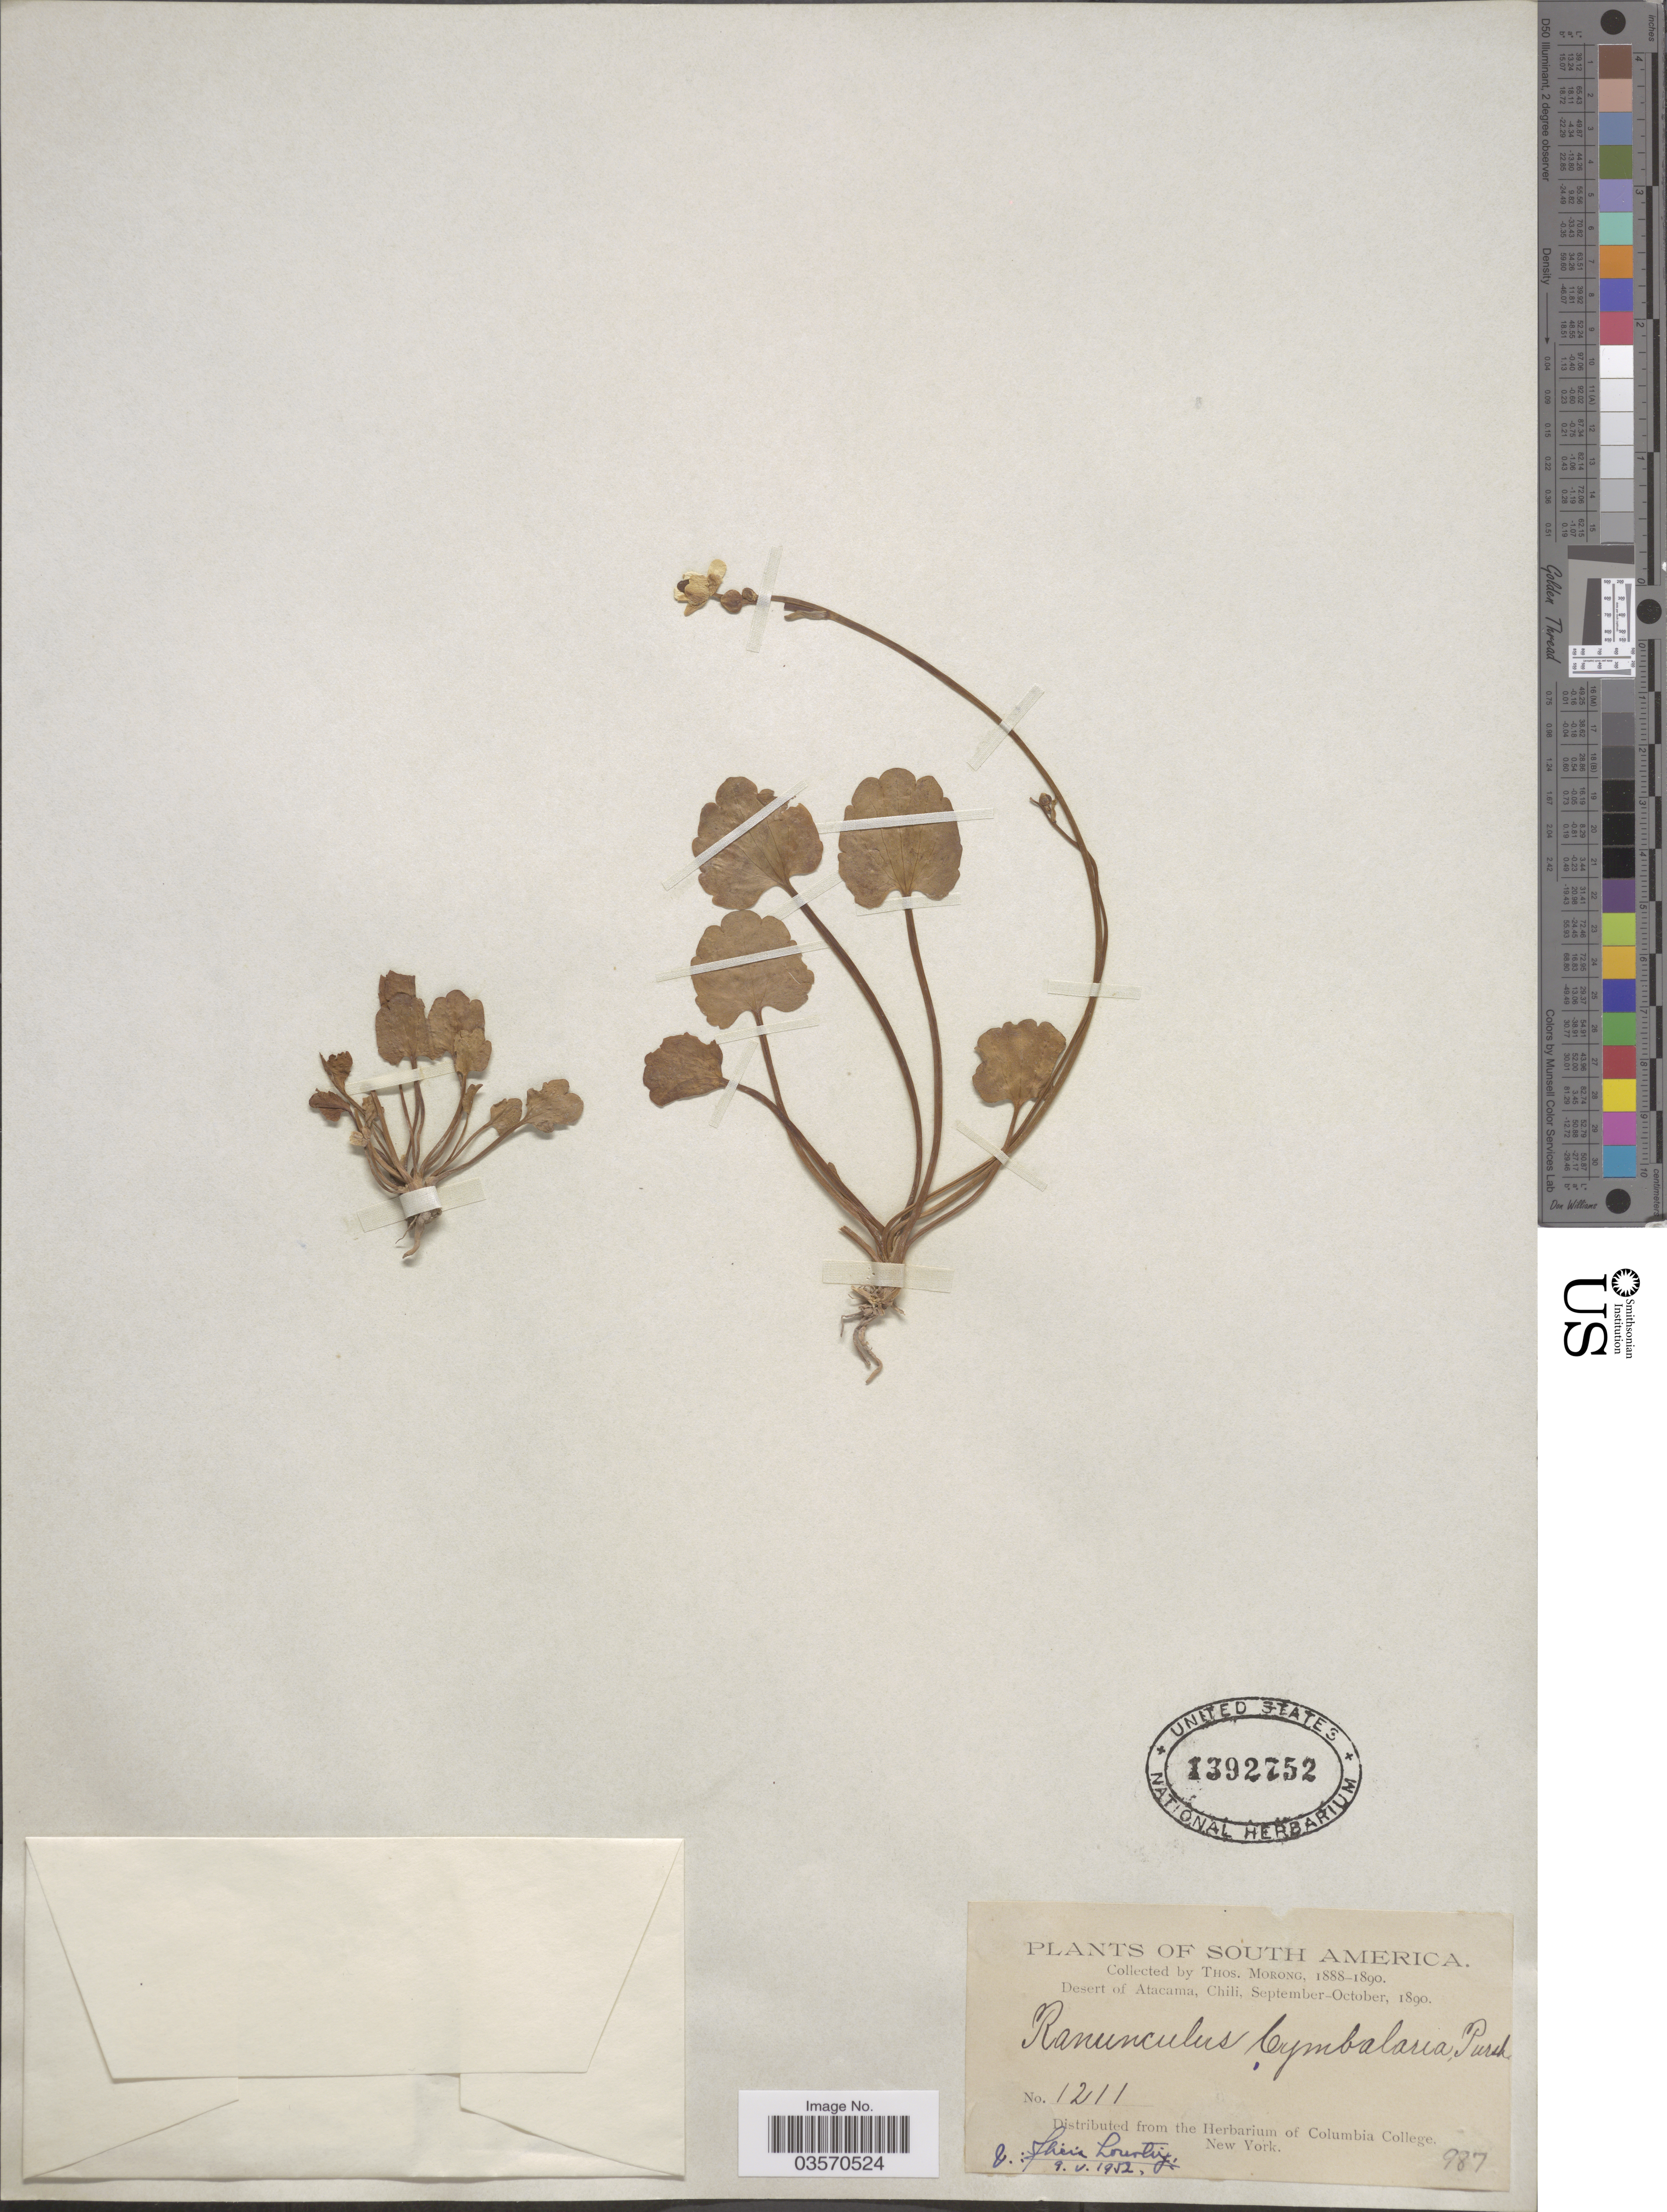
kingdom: Plantae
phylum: Tracheophyta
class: Magnoliopsida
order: Ranunculales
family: Ranunculaceae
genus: Halerpestes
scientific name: Halerpestes cymbalaria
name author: (Pursh) Greene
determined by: Strong, M. T., (US), Smithsonian Institution - National Museum of Natural History (UNITED STATES)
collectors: ex herb. T. Morong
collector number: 1211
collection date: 1890-09/1890-10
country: Chile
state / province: Atacama (III)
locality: Desert of Atacama.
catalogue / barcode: US 1392752